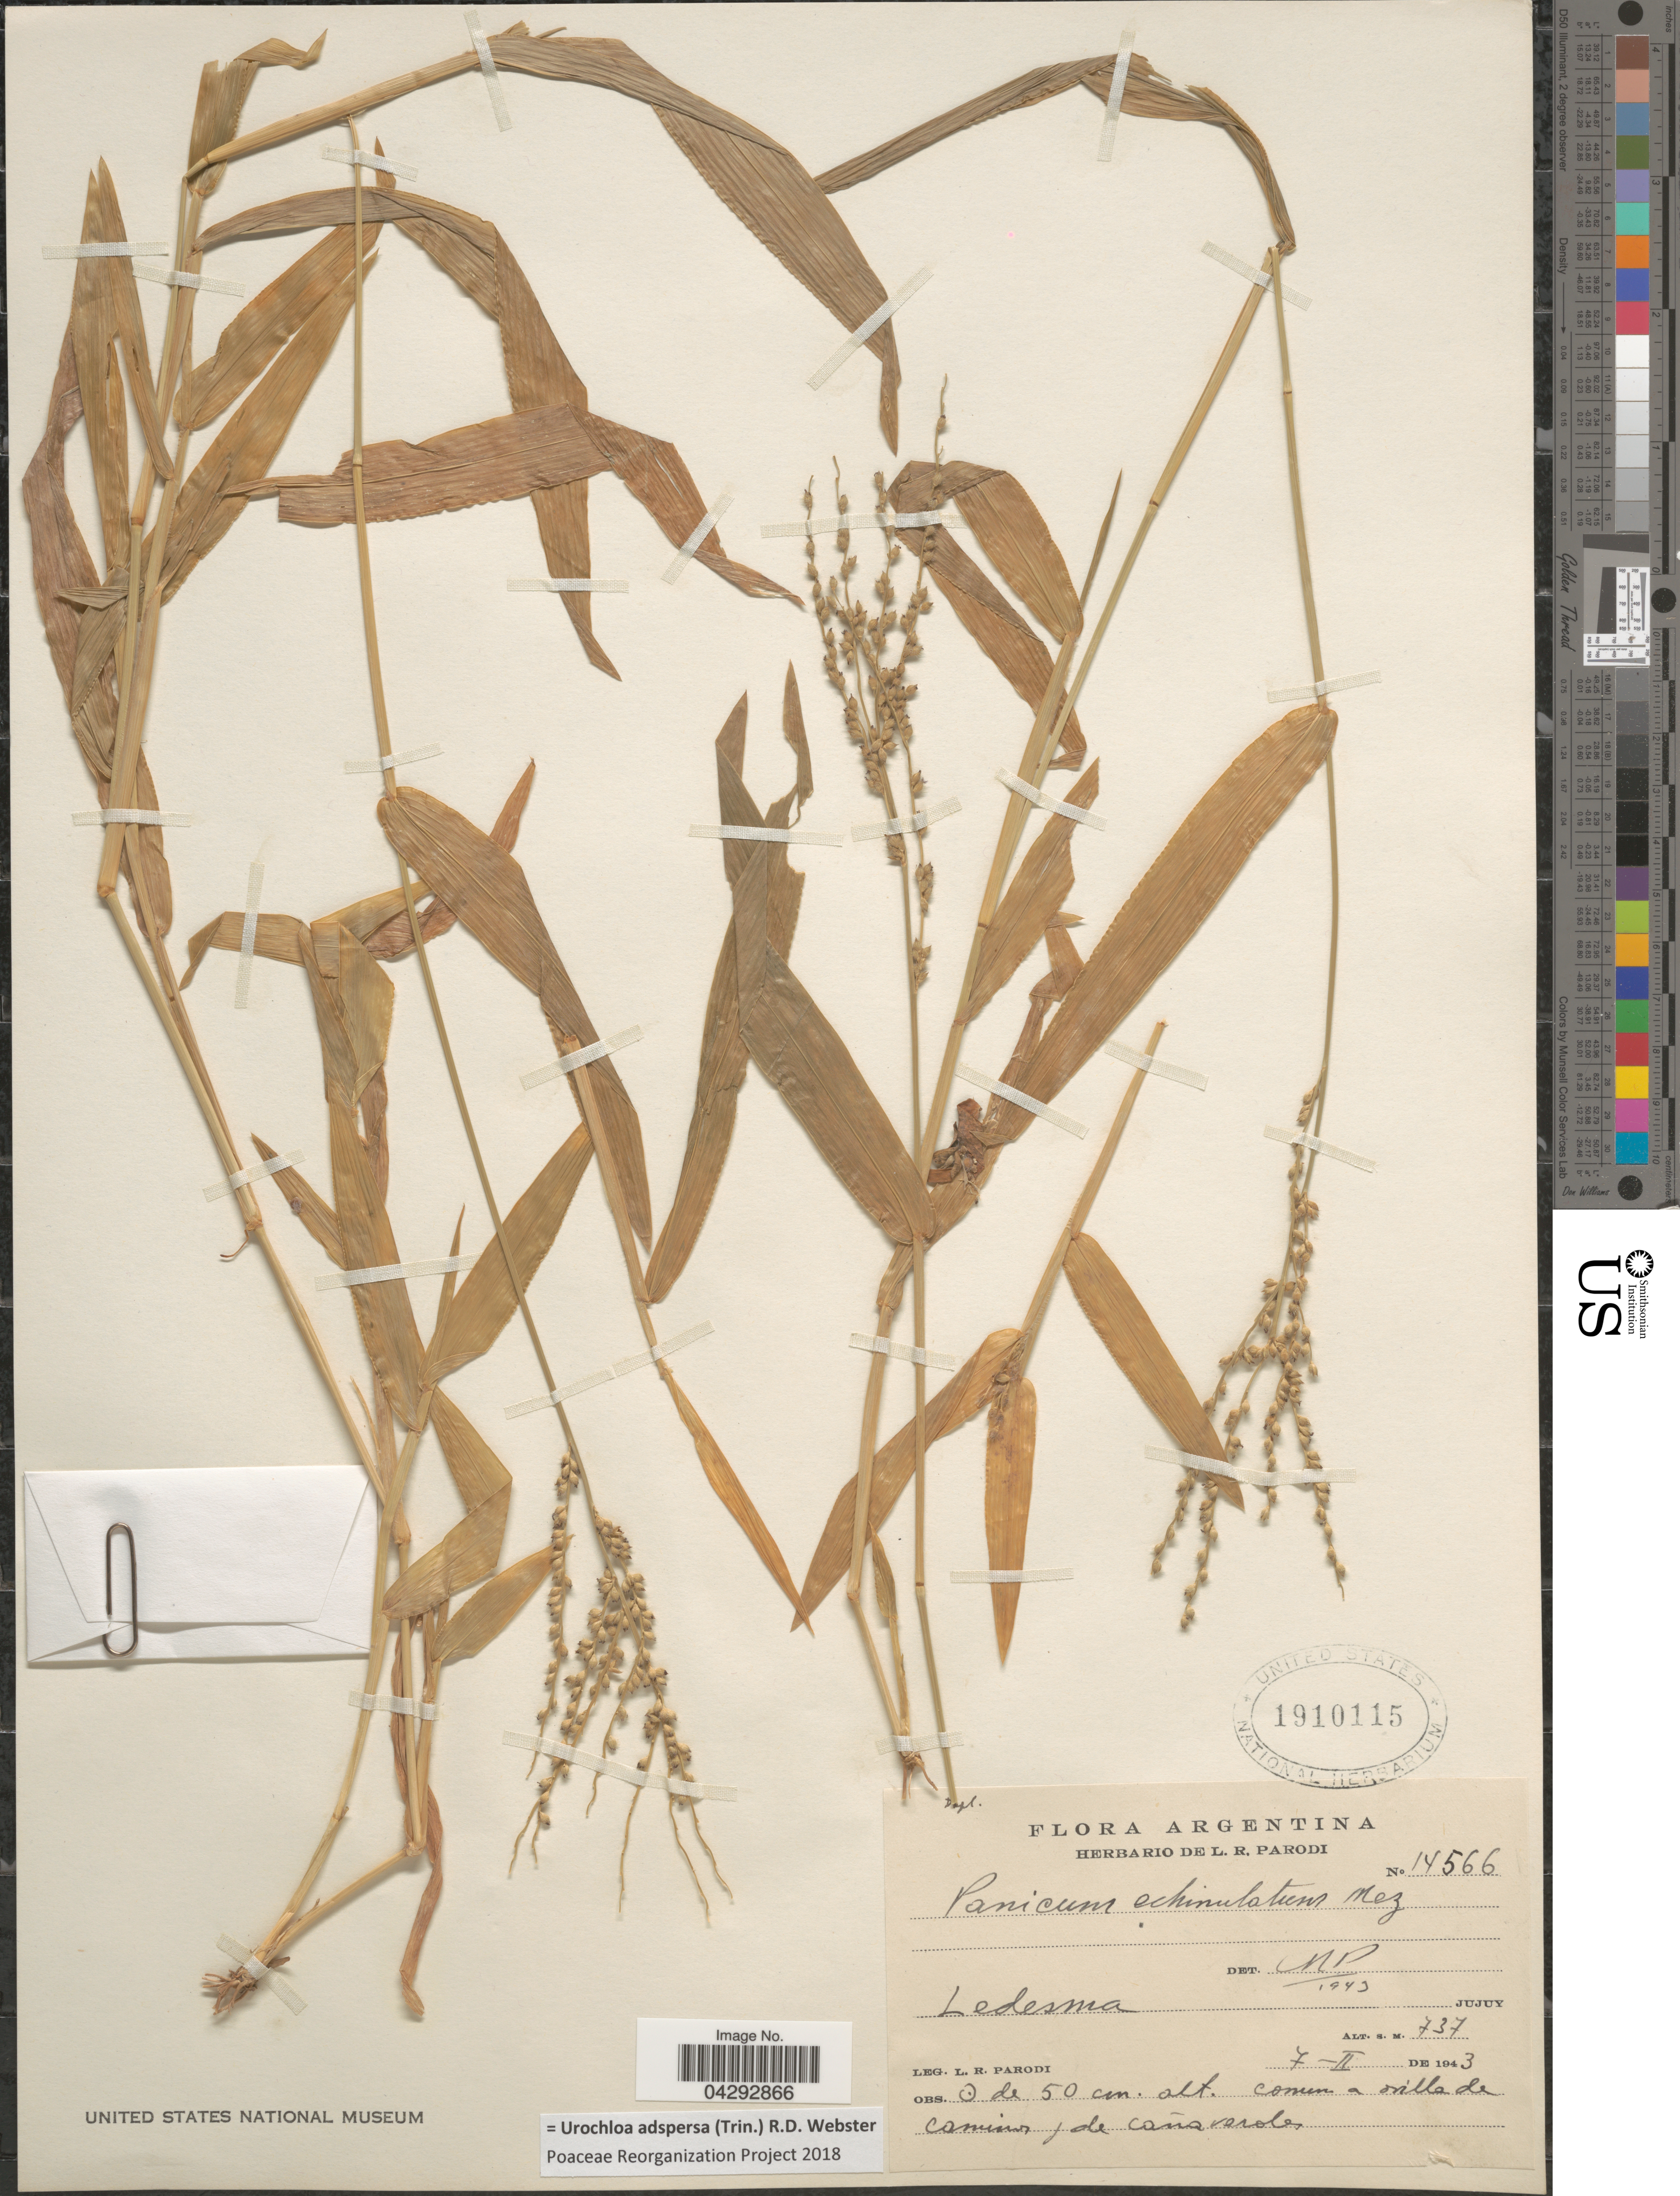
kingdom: Plantae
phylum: Tracheophyta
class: Liliopsida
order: Poales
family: Poaceae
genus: Urochloa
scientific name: Urochloa adspersa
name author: (Trin.) R.D. Webster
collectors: L. R. Parodi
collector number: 14566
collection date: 1943-02-07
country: Argentina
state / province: Jujuy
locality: Ledesma. Comun a orilla de caminos y de caña verde.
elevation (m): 737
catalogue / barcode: US 1910115